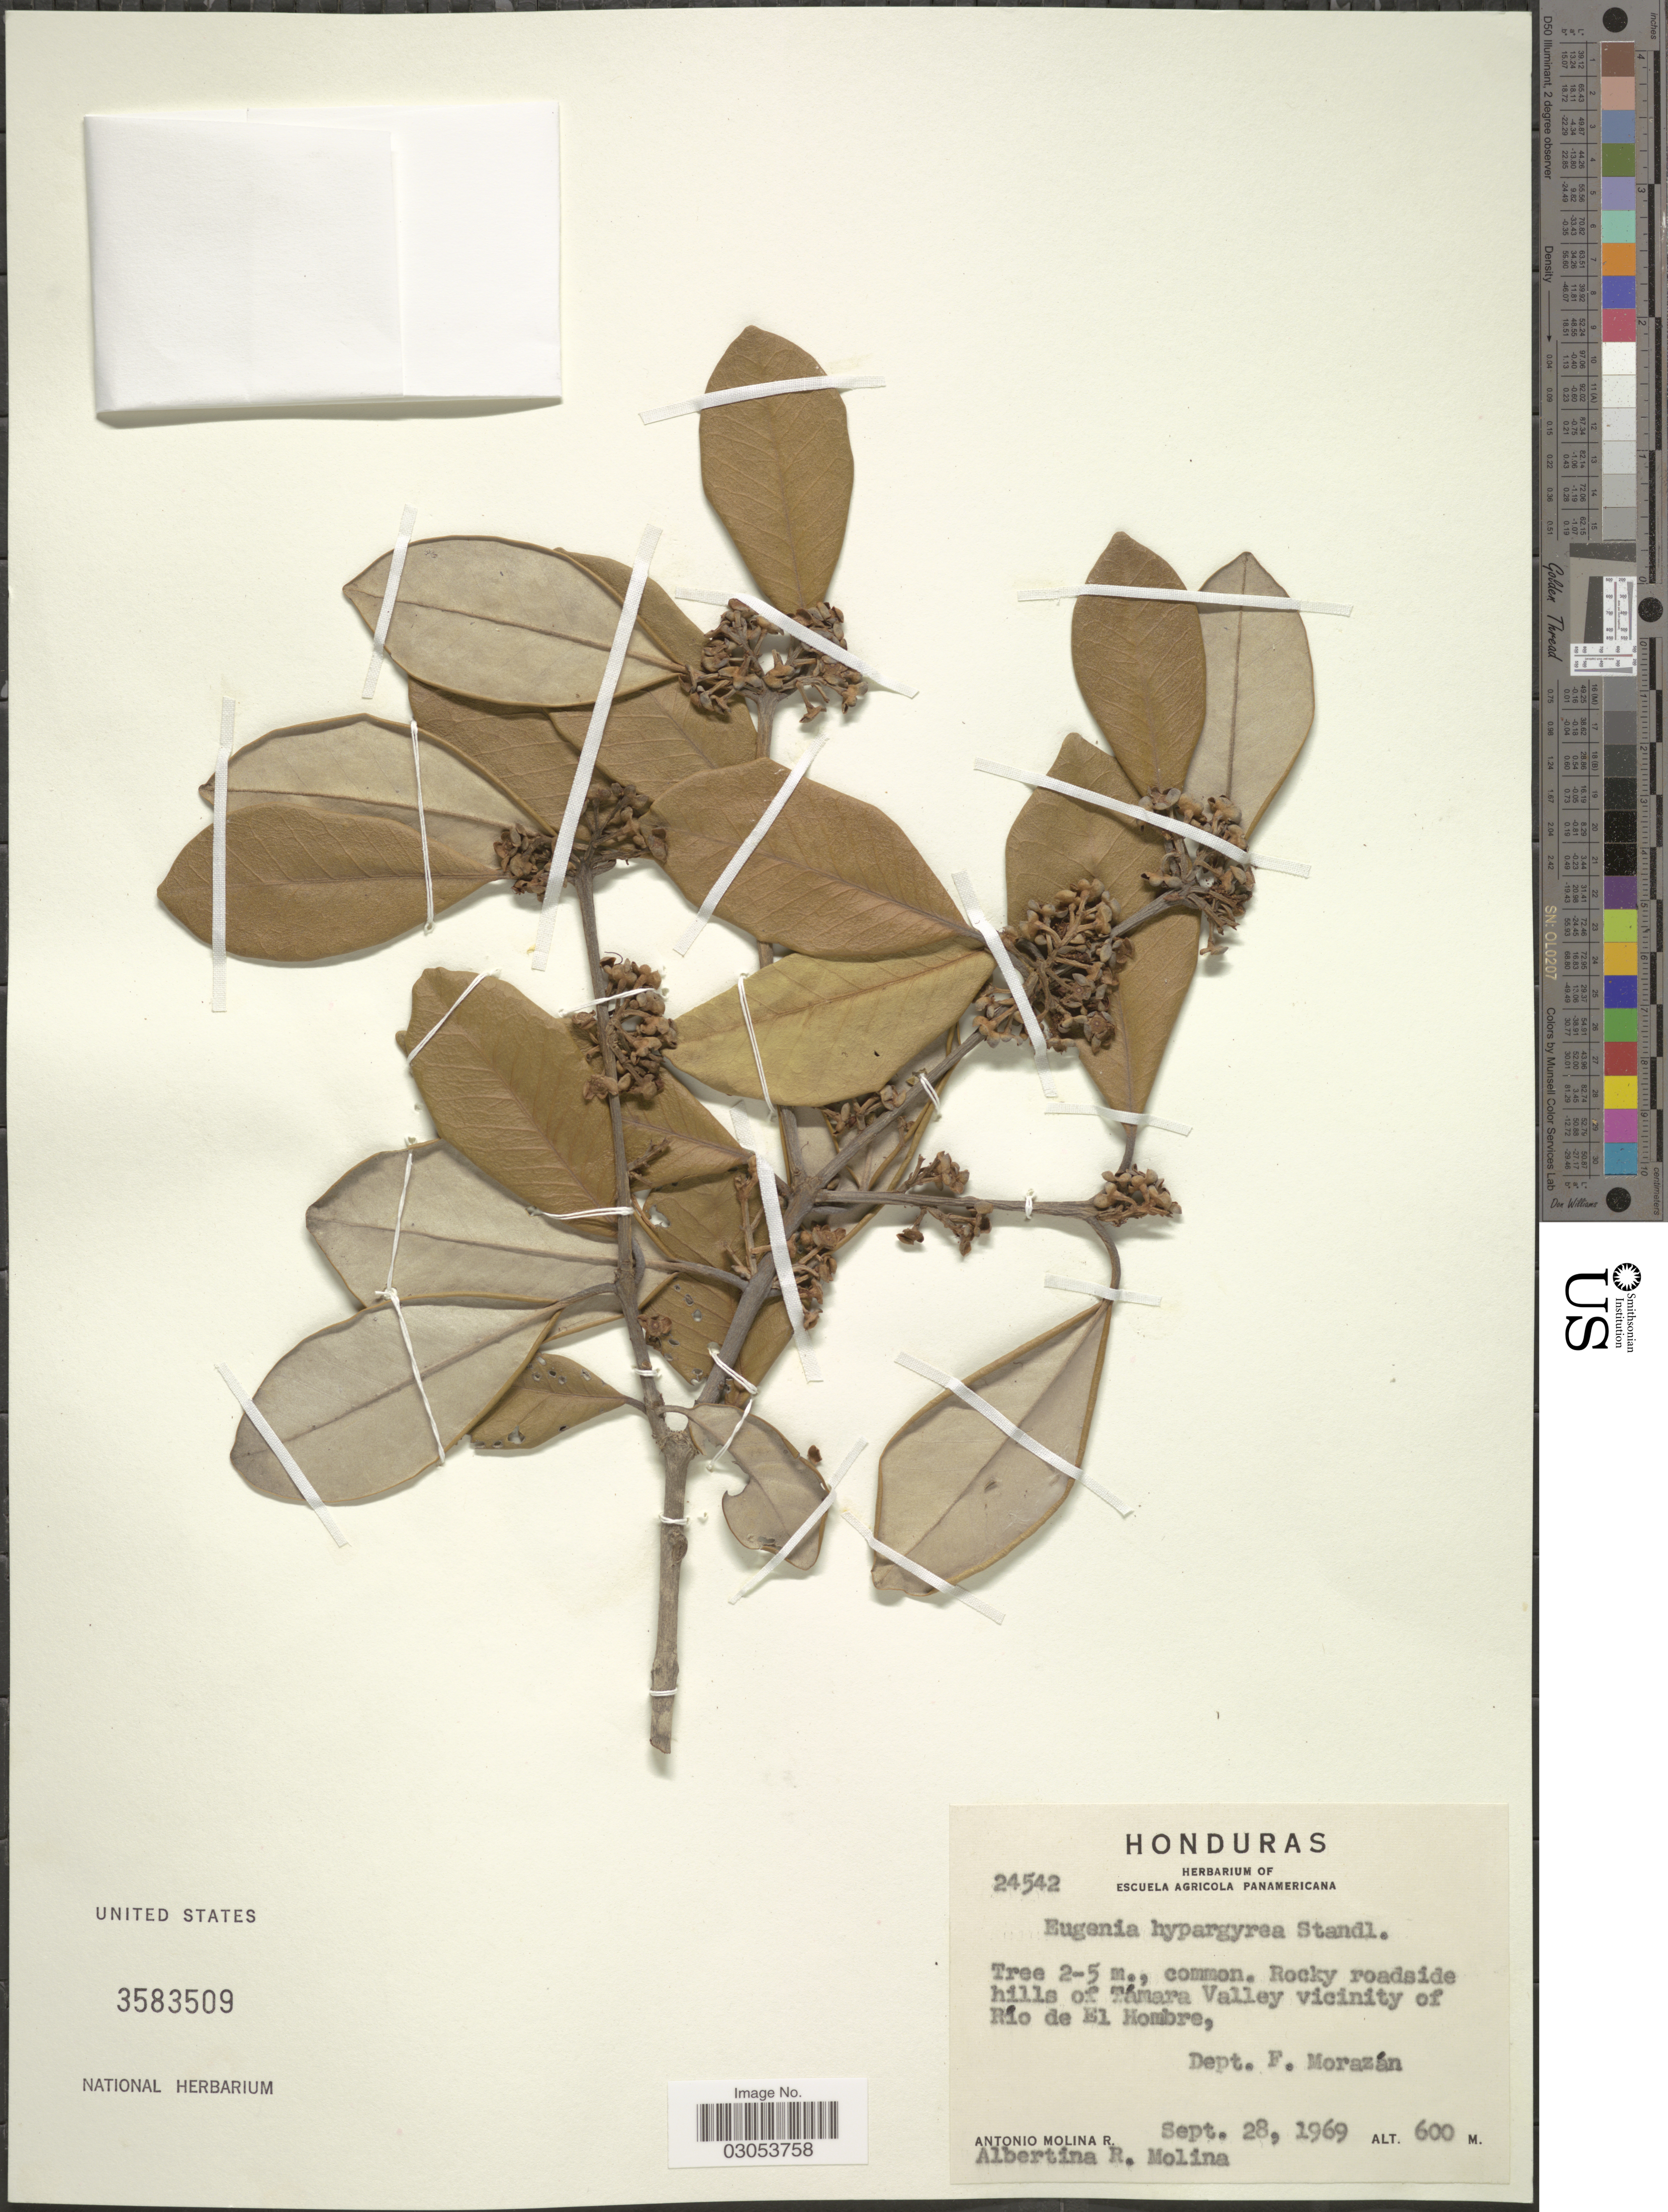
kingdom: Plantae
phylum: Tracheophyta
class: Magnoliopsida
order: Myrtales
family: Myrtaceae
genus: Eugenia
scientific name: Eugenia hypargyrea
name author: Standl.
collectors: A. Molina R. & A. R. Molina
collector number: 24542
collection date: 1969-09-28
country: Honduras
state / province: Fco. Morazán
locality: Rocky roadside hills of Támara Valley vicinity of Río de El Hombre, Dept. F. Morazán.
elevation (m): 600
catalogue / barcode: US 3583509